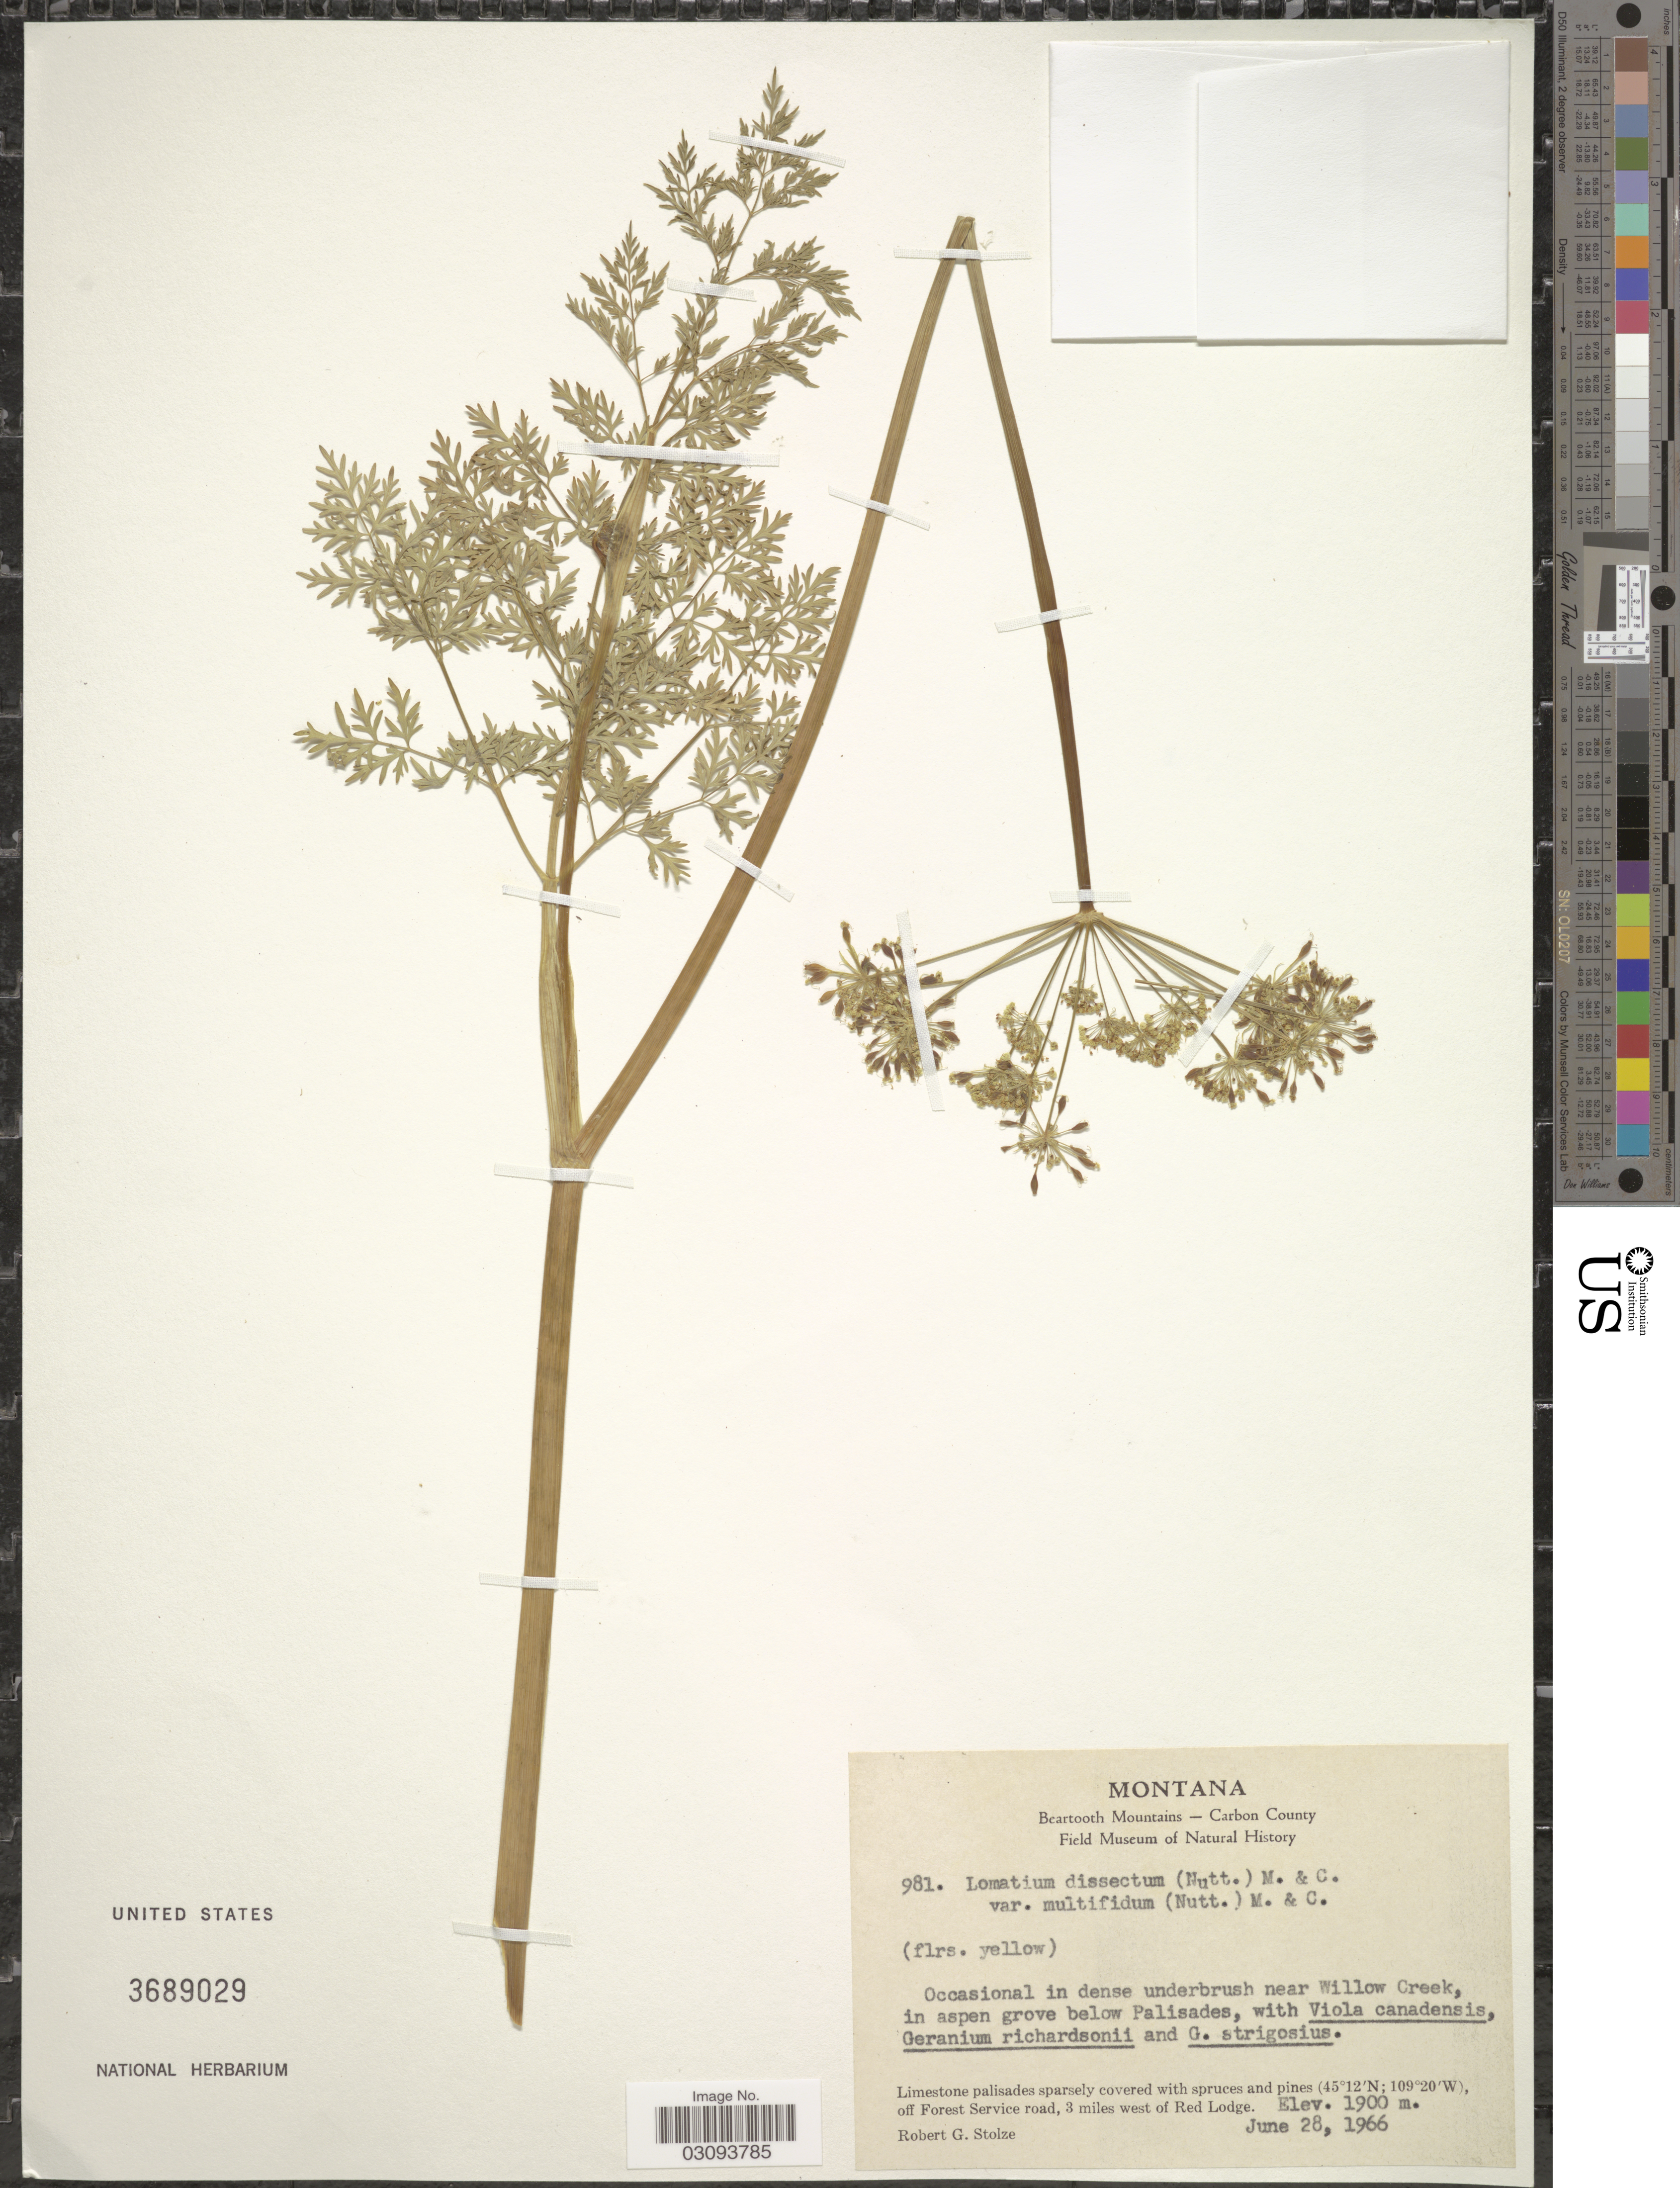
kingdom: Plantae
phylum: Tracheophyta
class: Magnoliopsida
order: Apiales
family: Apiaceae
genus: Lomatium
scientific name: Lomatium dissectum var. multifidum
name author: (Nutt.) Mathias & Constance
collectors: R. G. Stolze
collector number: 981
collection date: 1966-06-28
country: United States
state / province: Montana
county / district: Carbon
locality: Beartooth Mountains, off Forest Service road, 3 miles west of Red Lodge.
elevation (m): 1900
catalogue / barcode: US 3689029